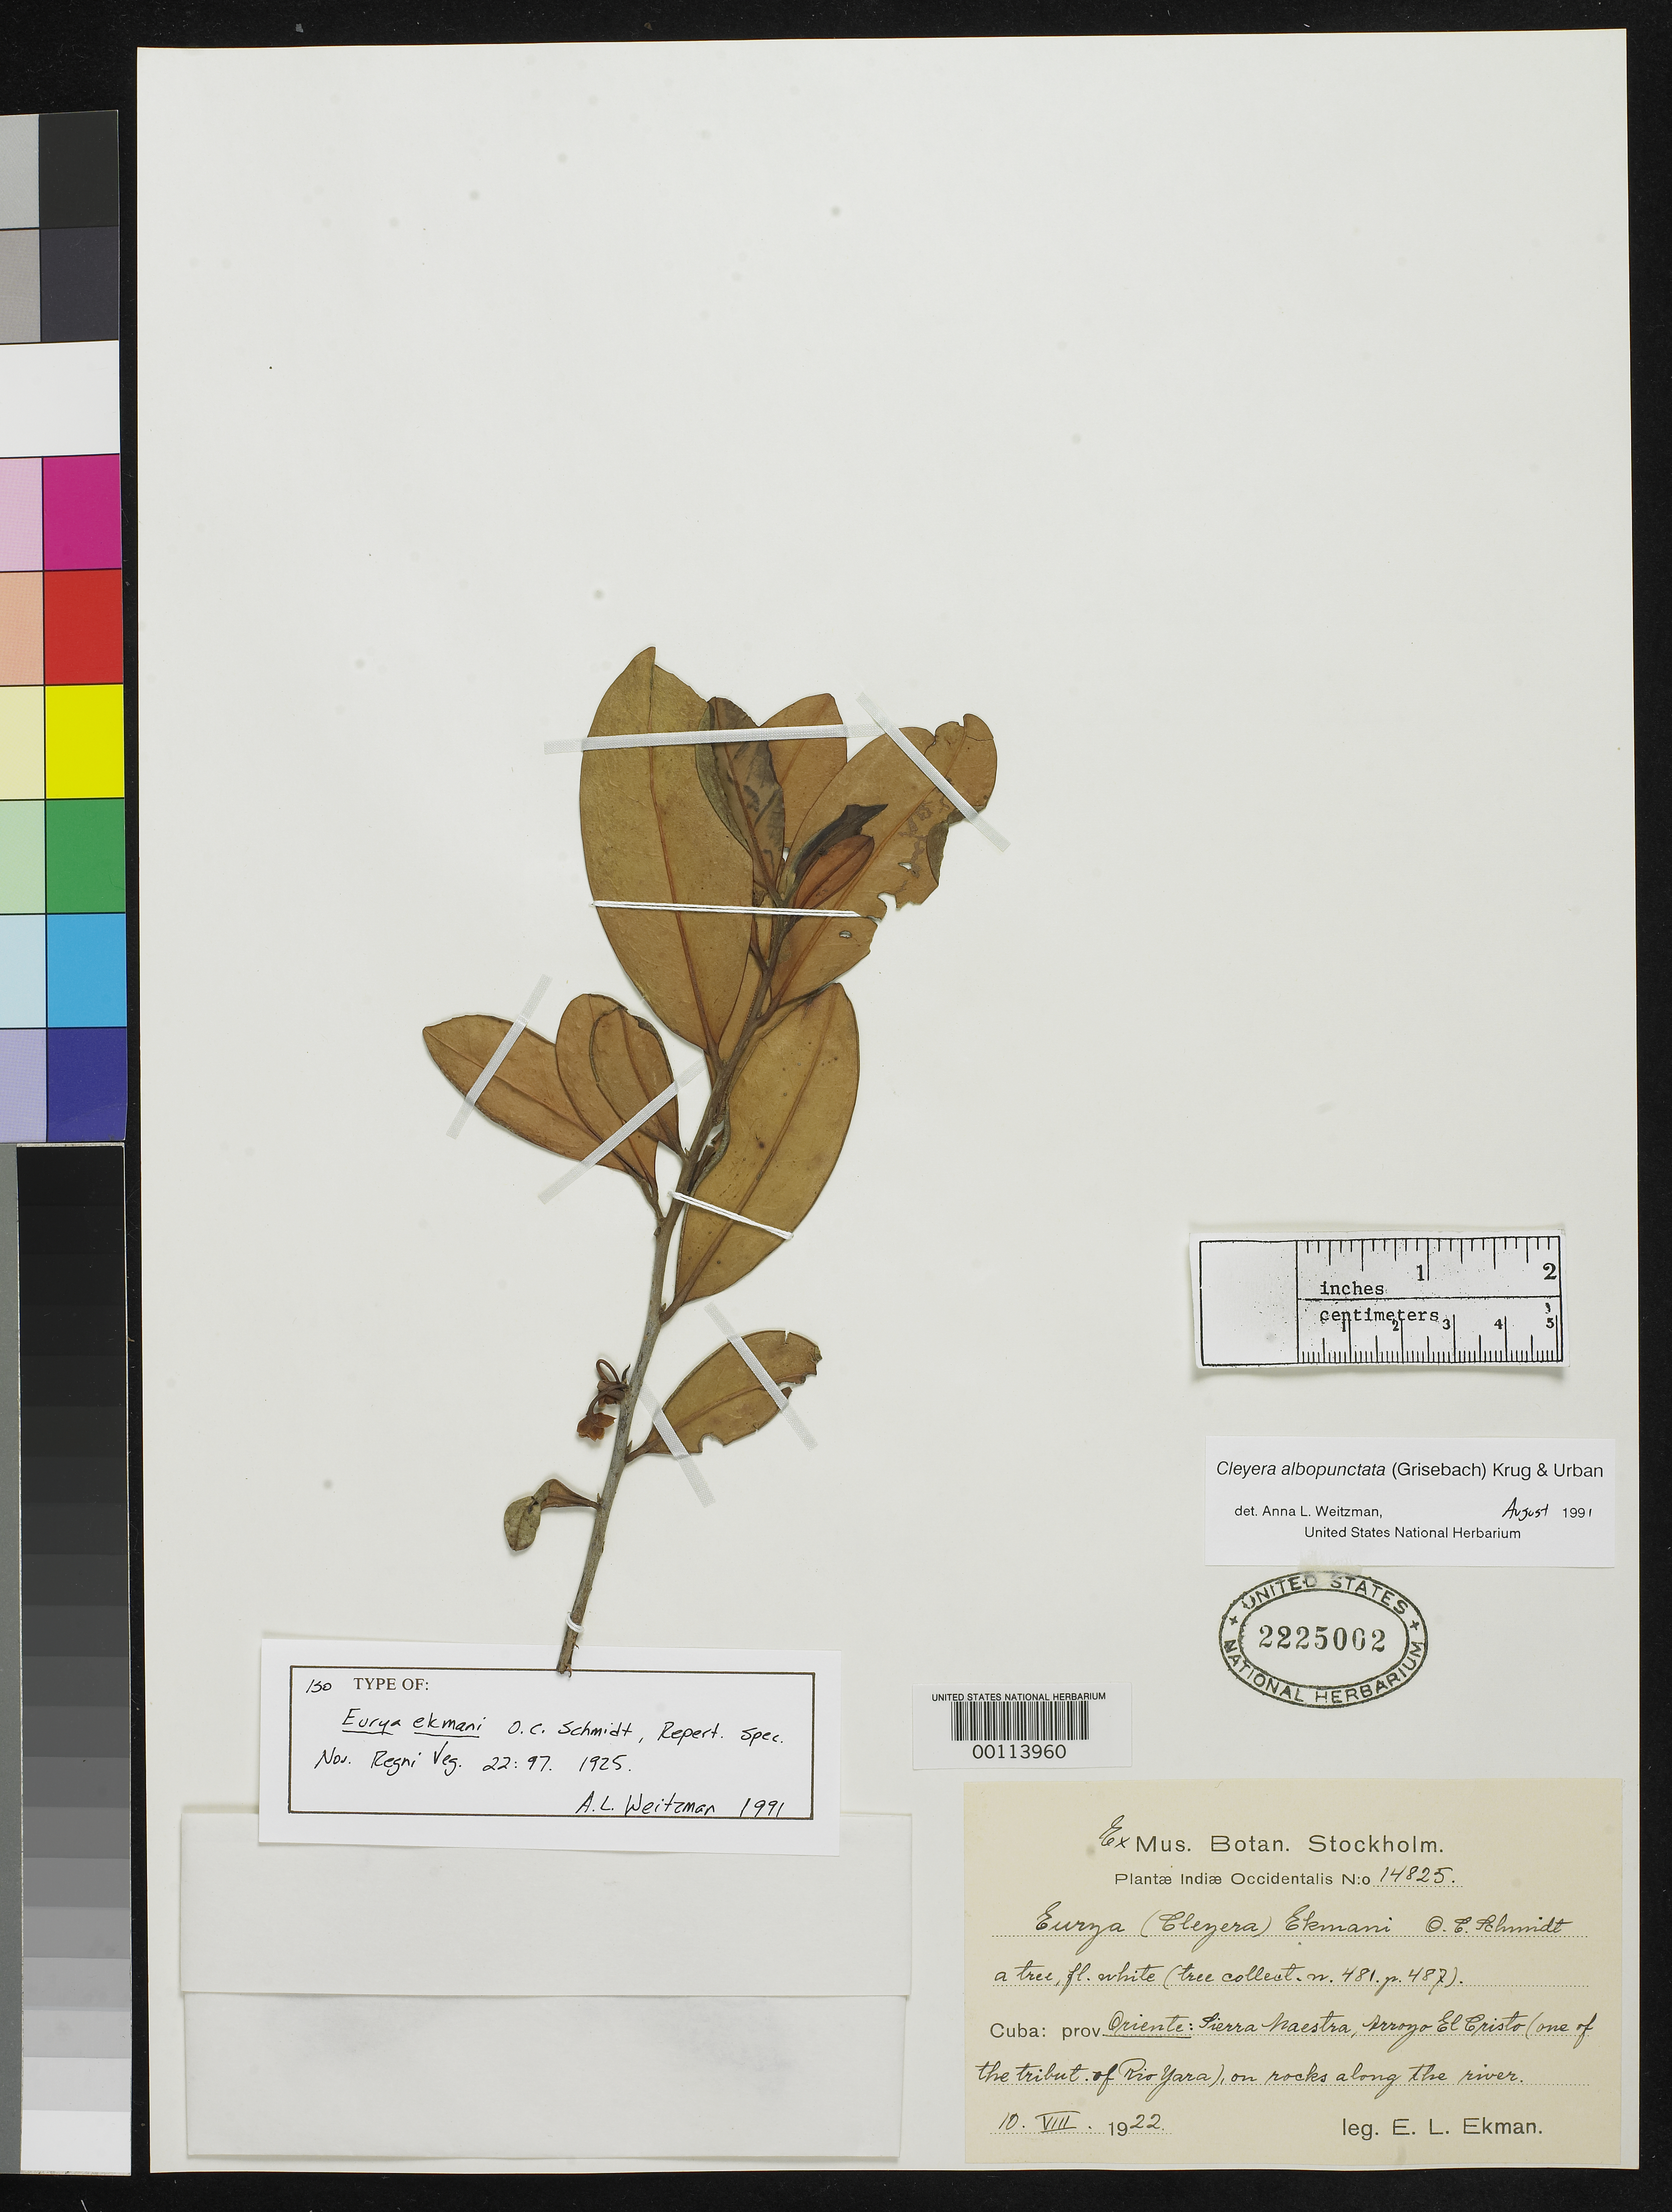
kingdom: Plantae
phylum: Tracheophyta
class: Magnoliopsida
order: Ericales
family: Pentaphylacaceae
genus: Eurya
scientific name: Eurya ekmani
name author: O.C. Schmidt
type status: Isotype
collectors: E. L. Ekman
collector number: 14825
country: Cuba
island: Greater Antilles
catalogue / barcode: US 2225002